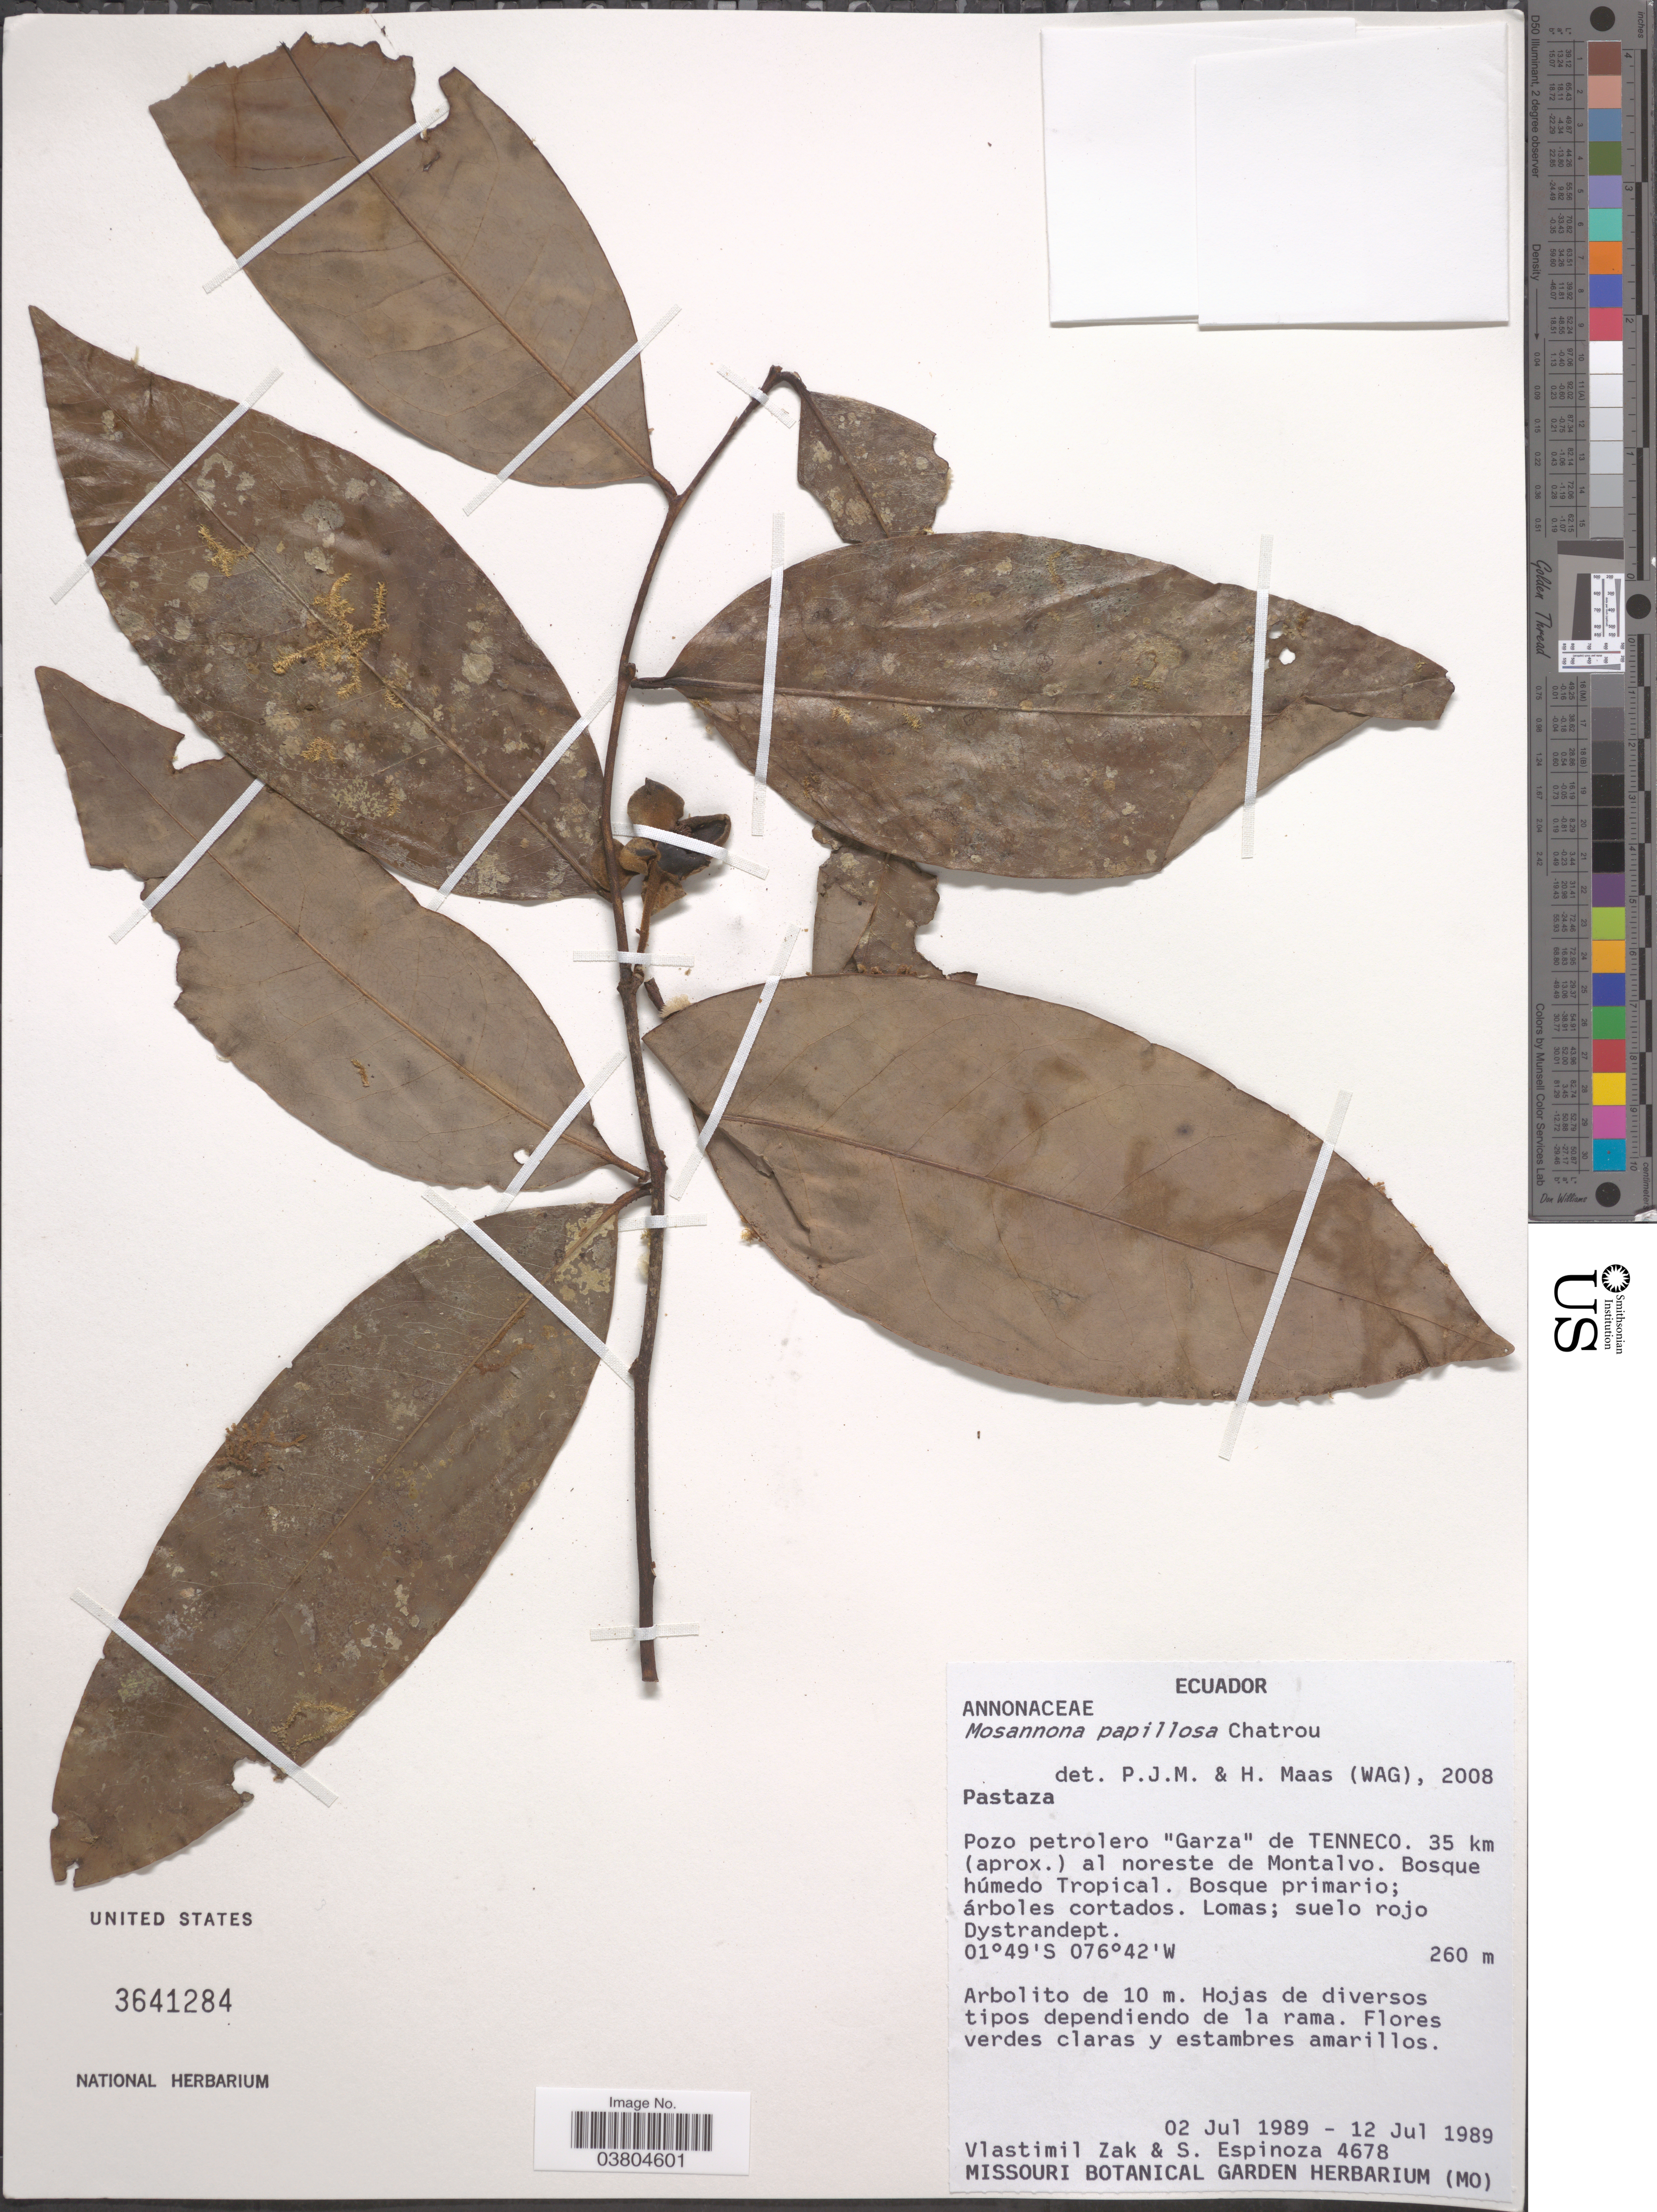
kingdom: Plantae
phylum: Tracheophyta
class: Magnoliopsida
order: Magnoliales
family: Annonaceae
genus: Mosannona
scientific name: Mosannona papillosa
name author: Chatrou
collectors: V. Zak & S. Espinoza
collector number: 4678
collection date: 1989-07-02/1989-07-12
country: Ecuador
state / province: Pastaza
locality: Pozo petrolero "Garza" de TENNECO. 35 km (aprox.) al noreste de Montalvo. Bosque húmedo Tropical.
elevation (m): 260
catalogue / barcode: US 3641284